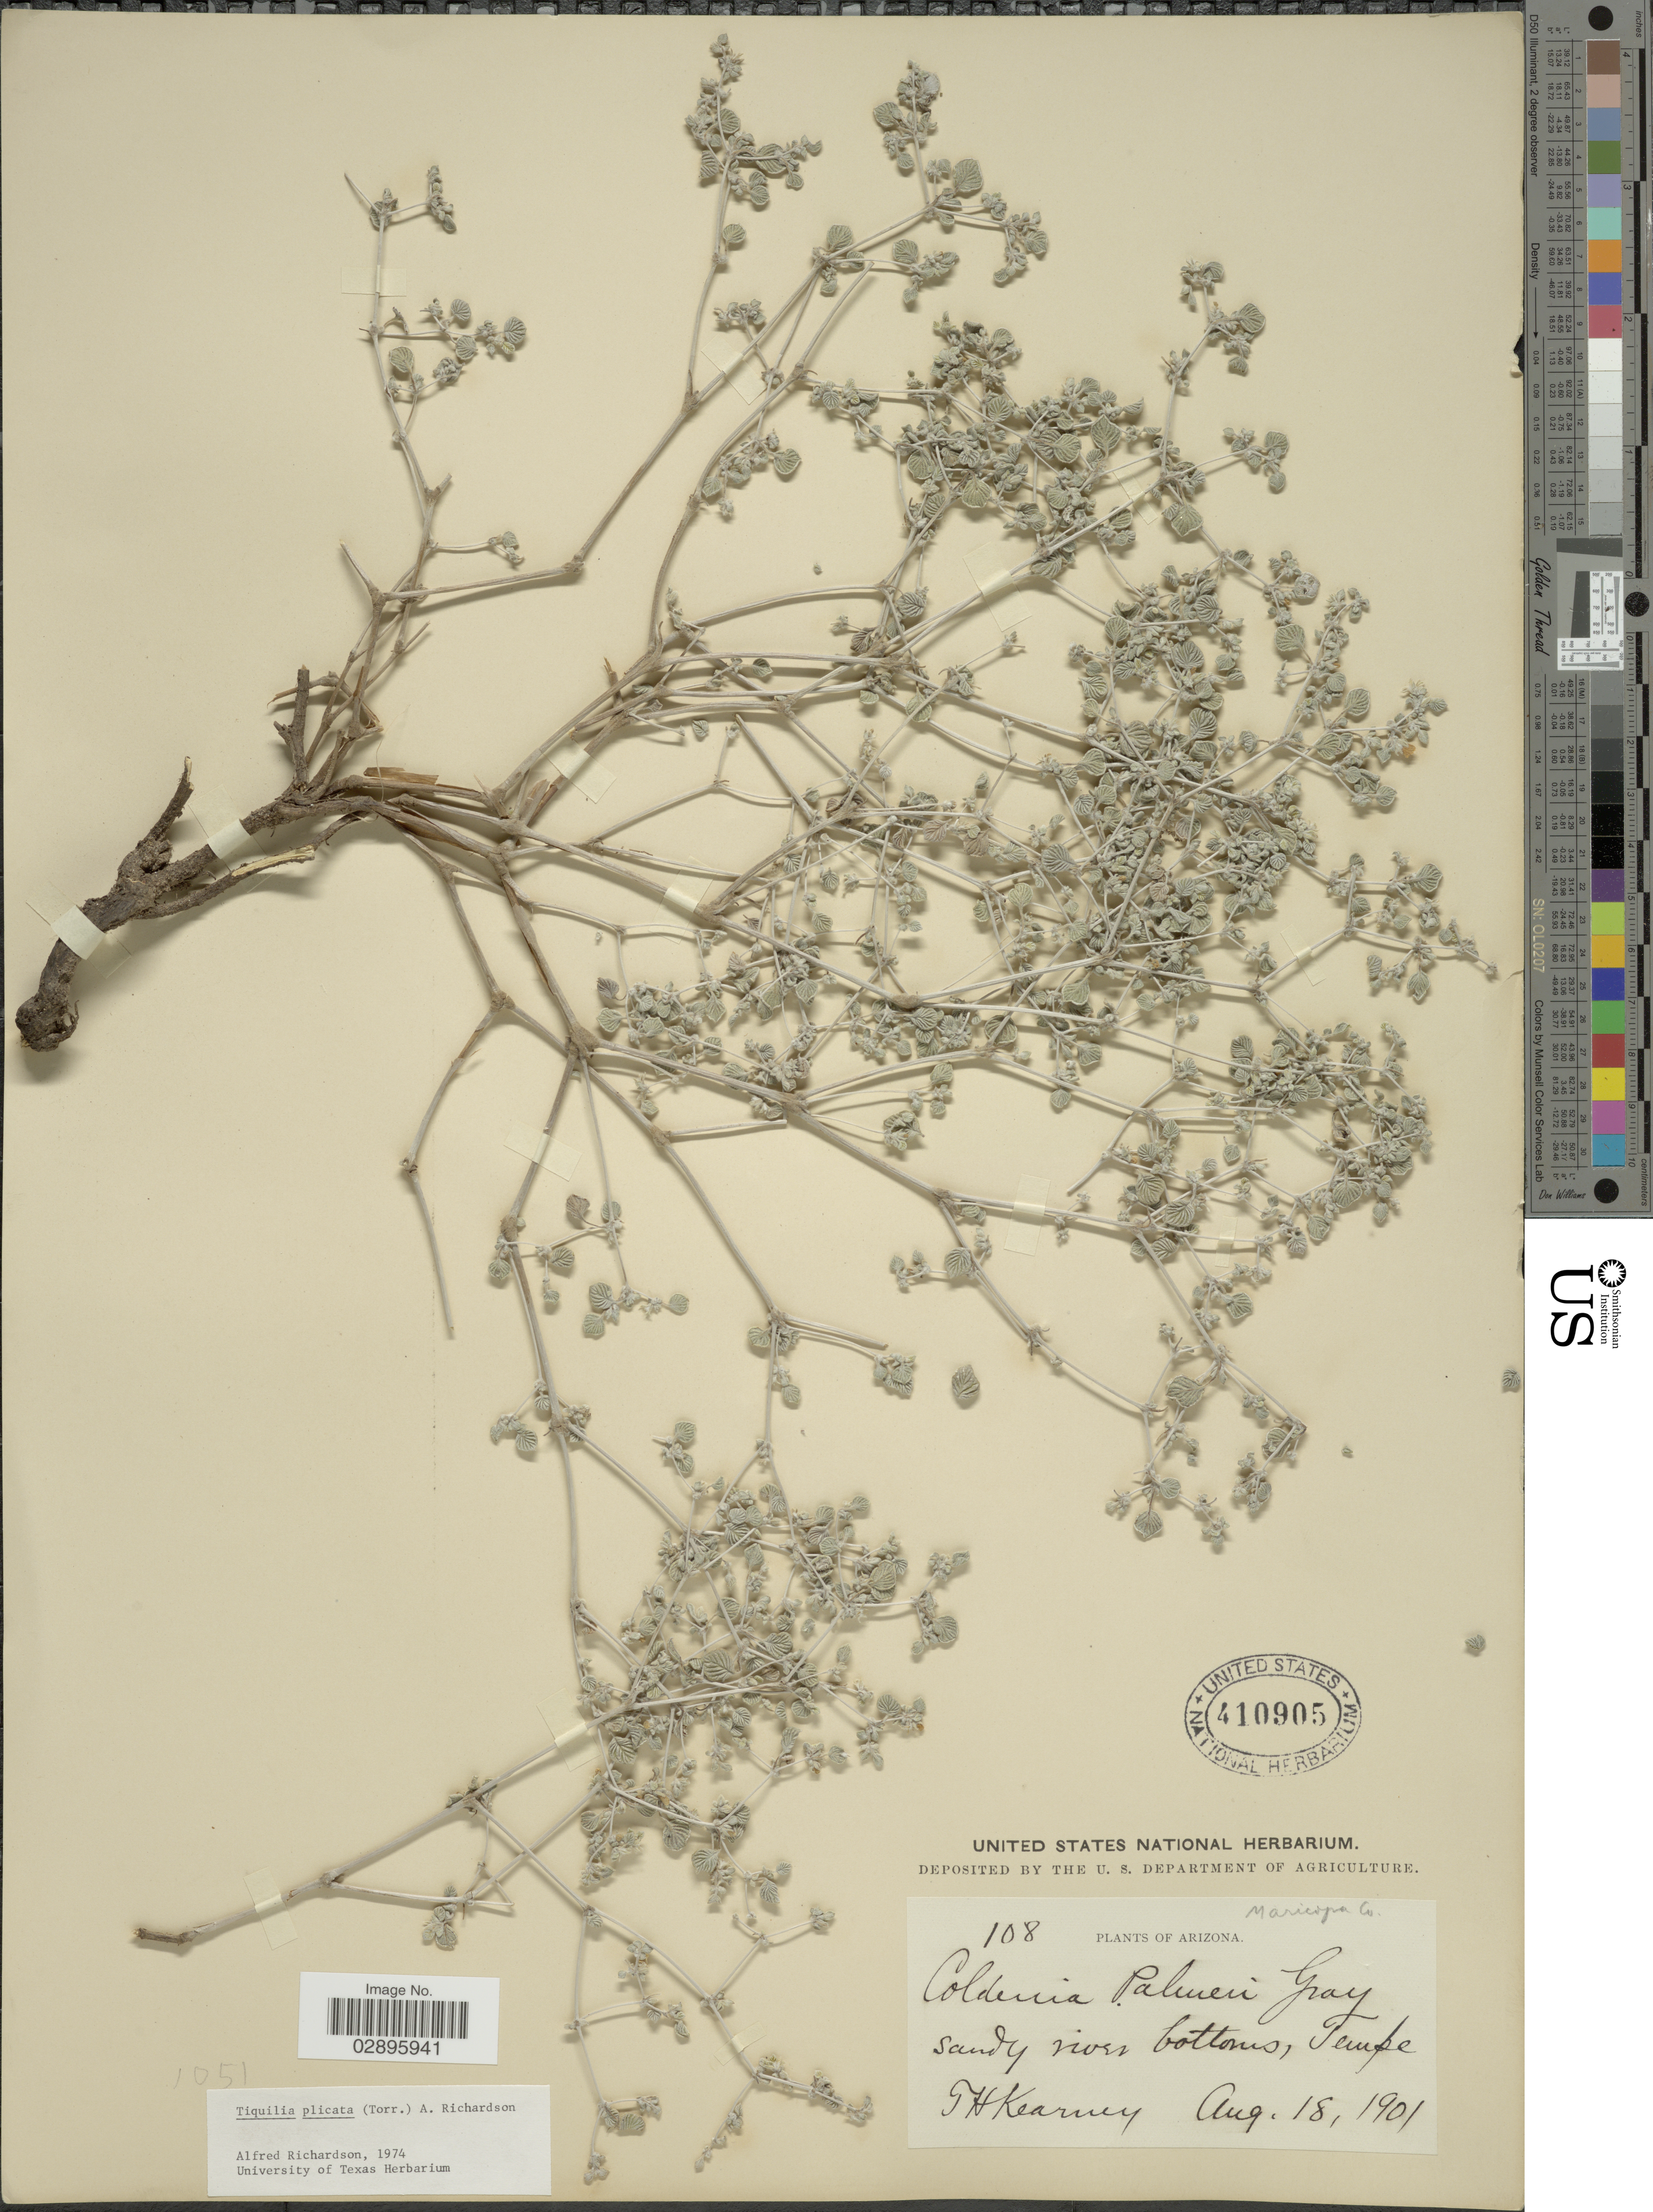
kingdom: Plantae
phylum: Tracheophyta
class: Magnoliopsida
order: Boraginales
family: Ehretiaceae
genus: Tiquilia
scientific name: Tiquilia plicata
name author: Torr.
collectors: T. H. Kearney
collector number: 108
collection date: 1901-08-18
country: United States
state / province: Arizona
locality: Maricopa Co., sandy river bottoms, Tempe.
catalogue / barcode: US 410905